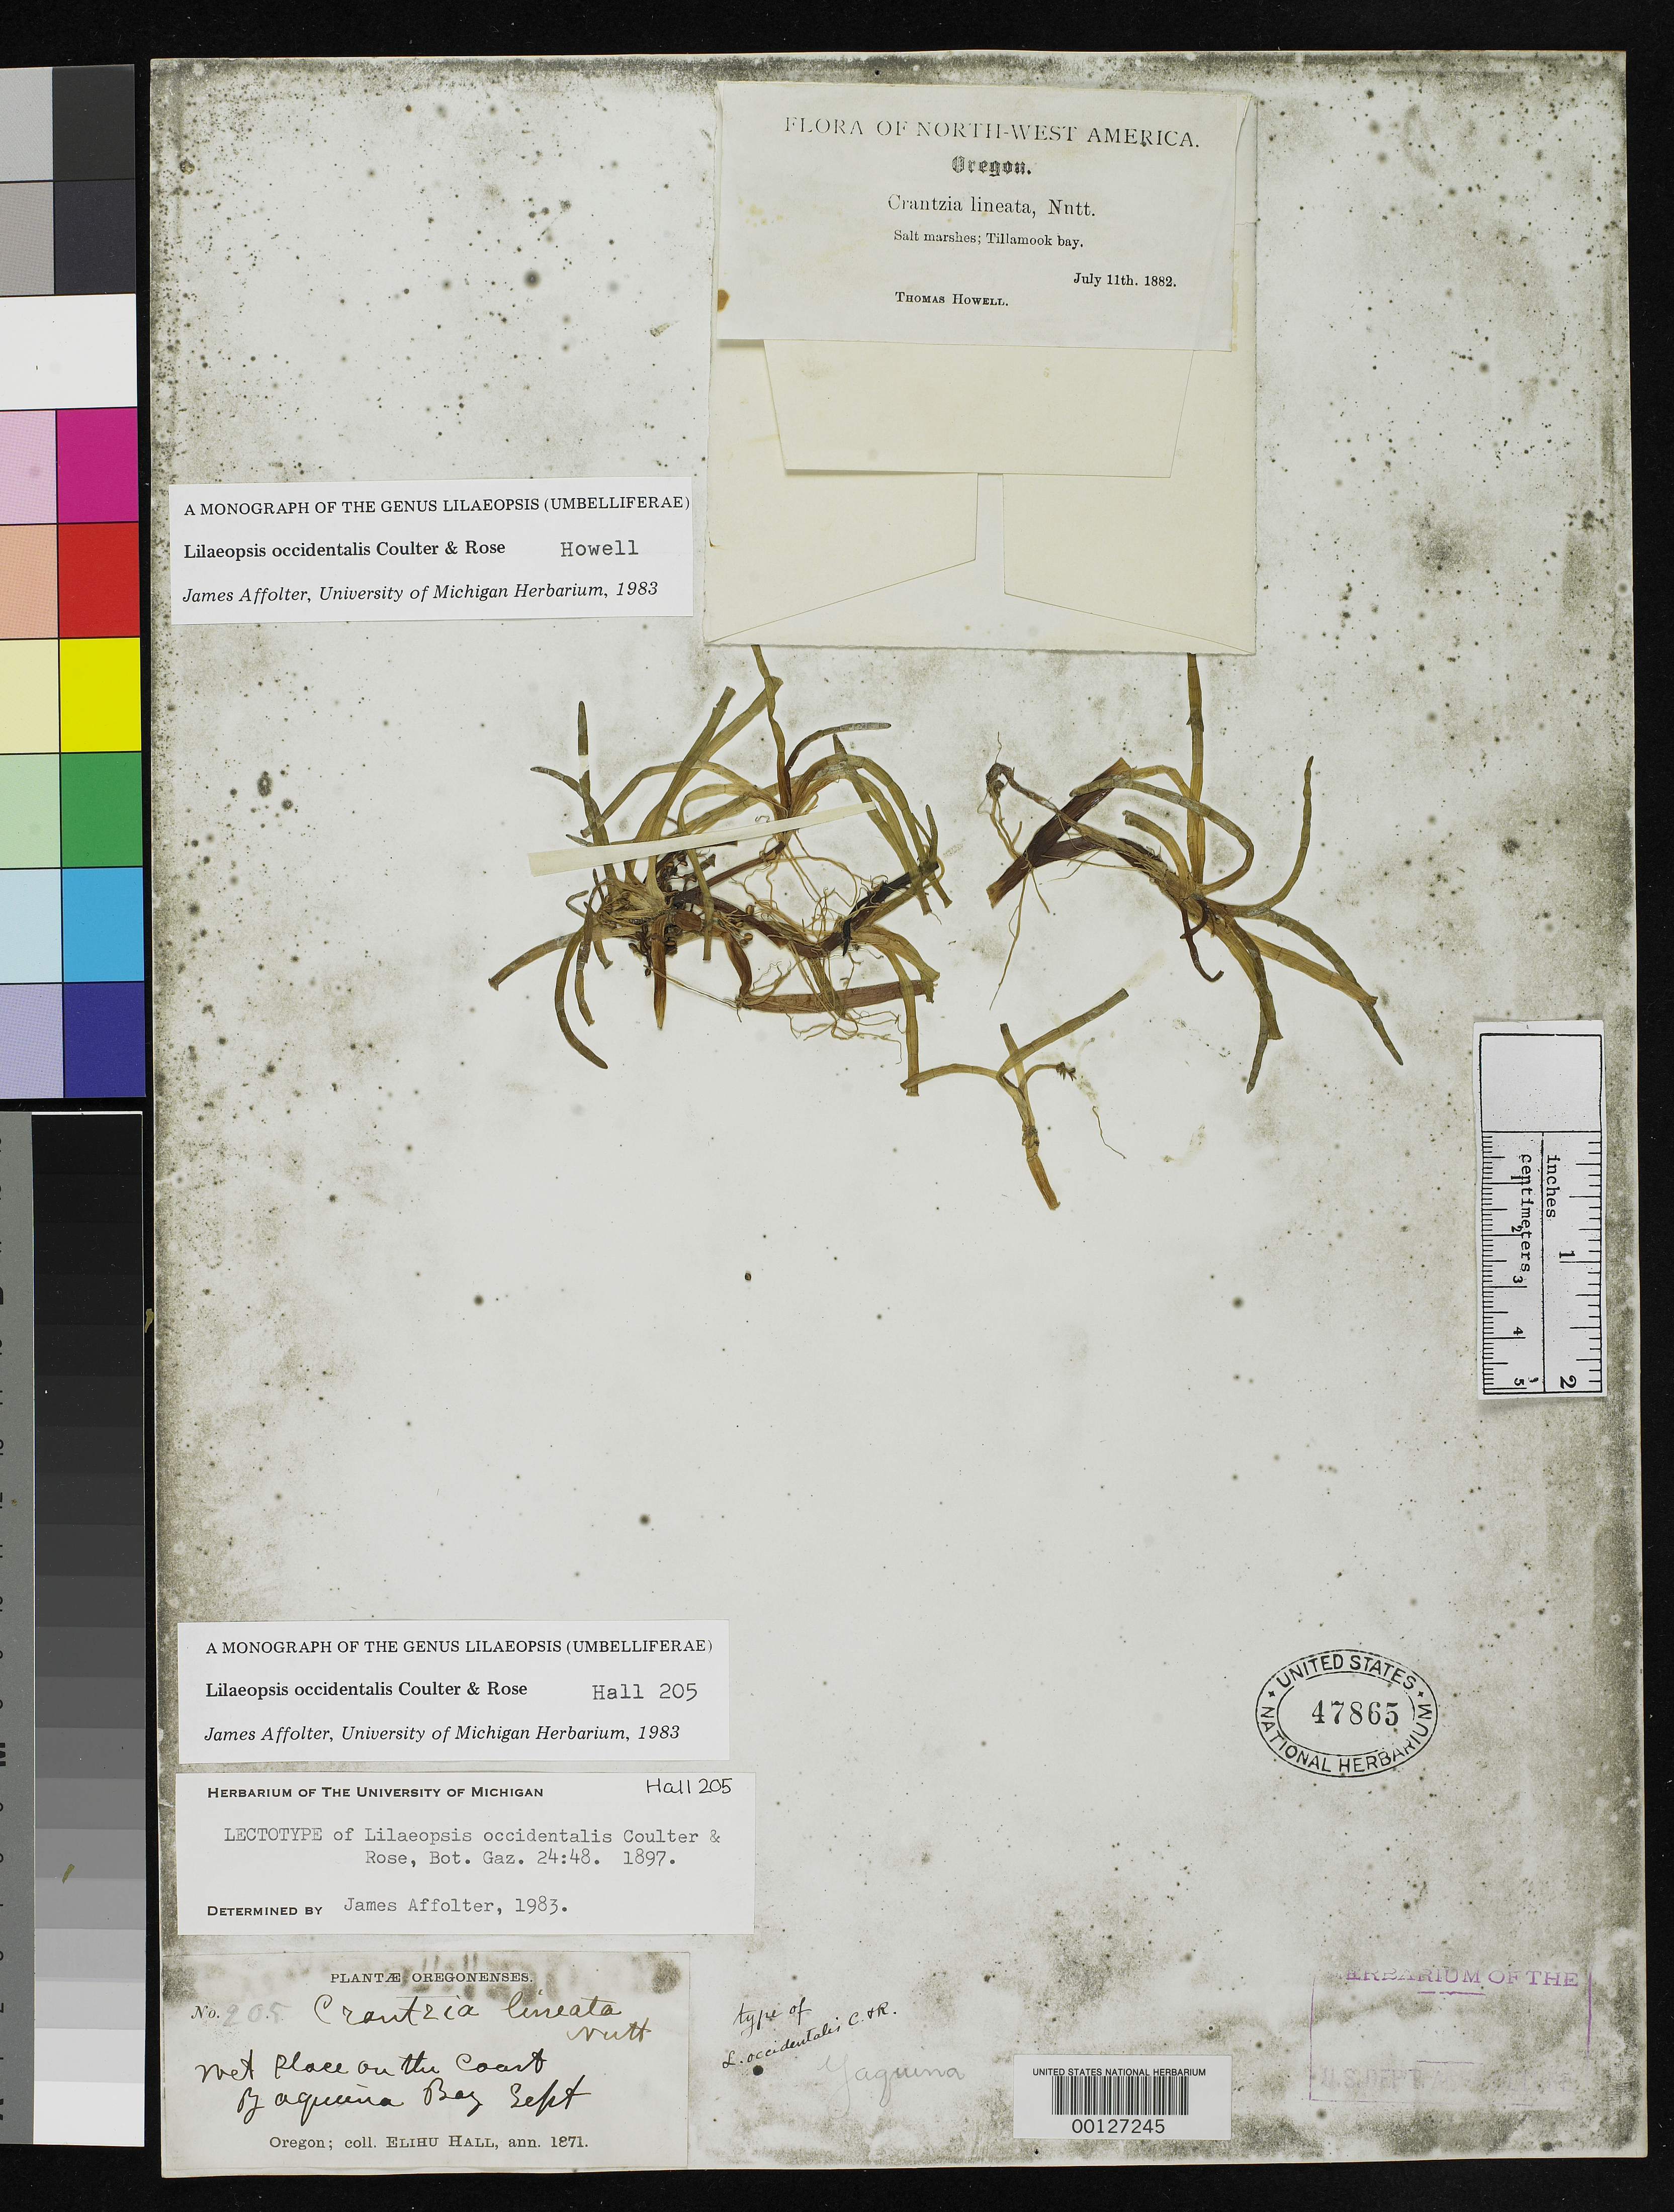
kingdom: Plantae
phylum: Tracheophyta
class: Magnoliopsida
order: Apiales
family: Apiaceae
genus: Lilaeopsis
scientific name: Lilaeopsis occidentalis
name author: J.M. Coult. & Rose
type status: Syntype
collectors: E. Hall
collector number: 205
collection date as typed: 1871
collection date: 1871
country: United States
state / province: Oregon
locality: Yakuina Bay coast.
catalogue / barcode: US 47865